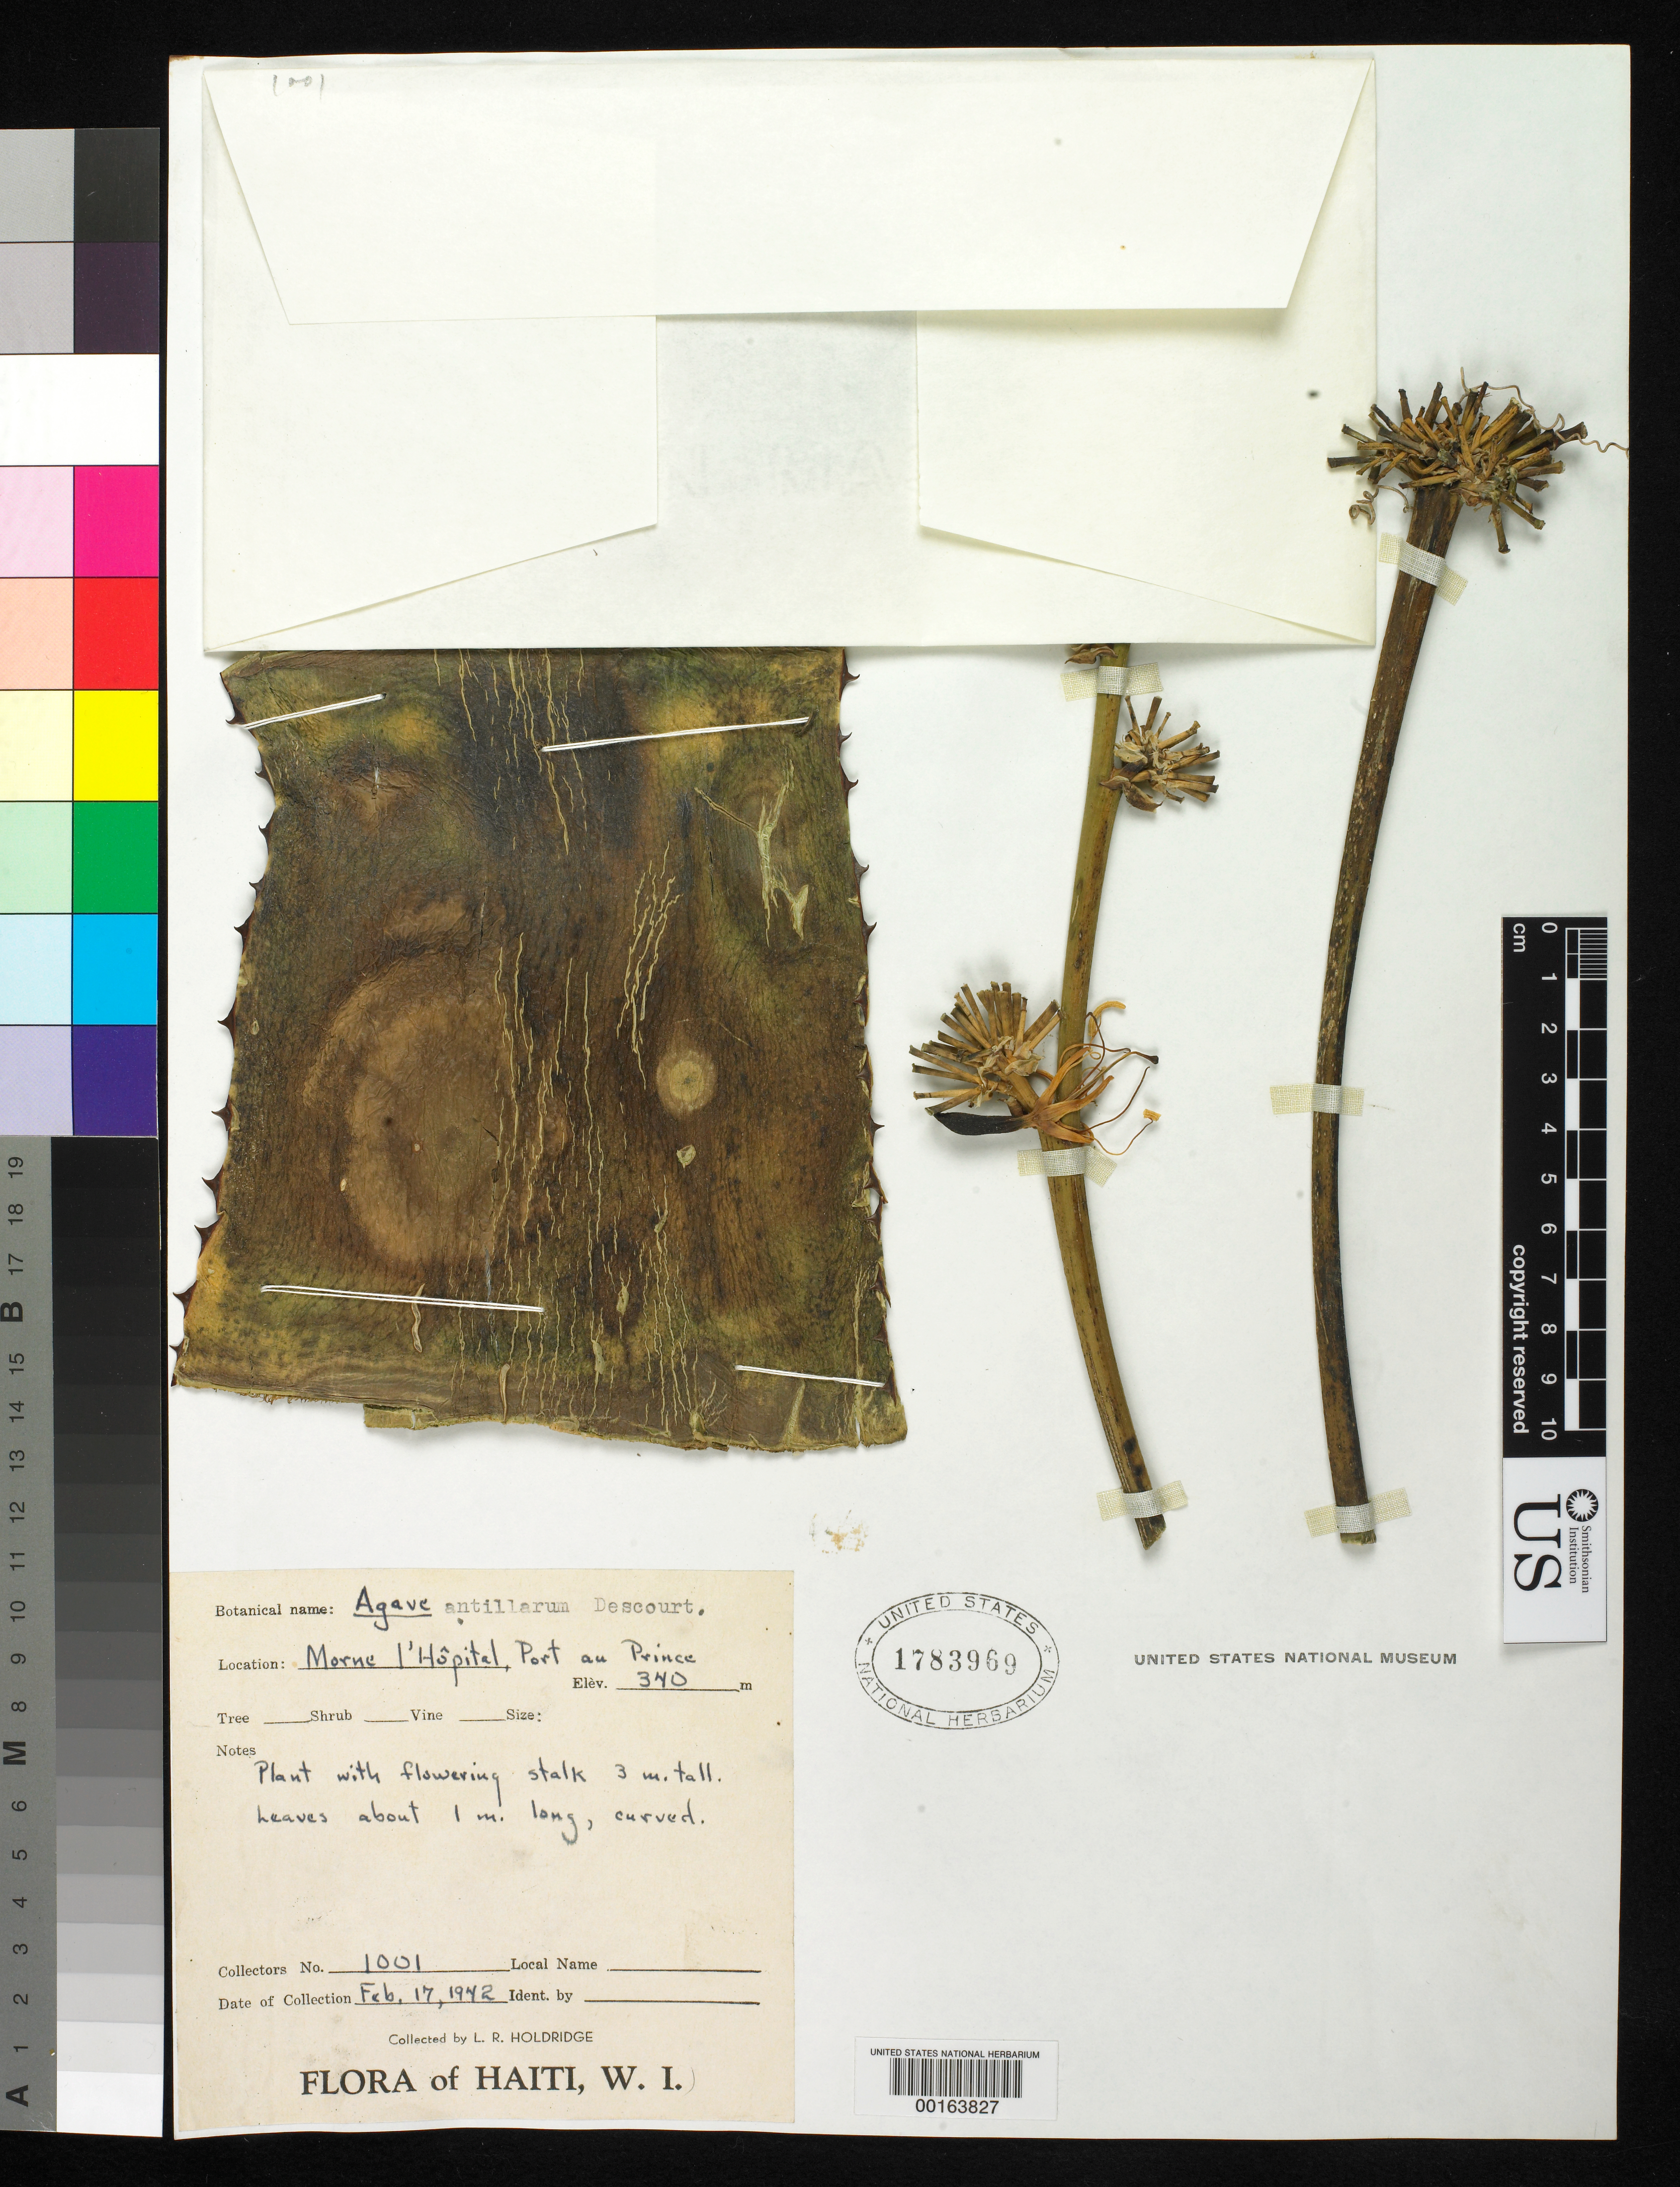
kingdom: Plantae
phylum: Tracheophyta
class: Liliopsida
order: Asparagales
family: Asparagaceae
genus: Agave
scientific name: Agave antillarum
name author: Descourt.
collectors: L. Holdridge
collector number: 1001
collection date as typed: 17 Feb 1942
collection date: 1942-02-17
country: Haiti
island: Hispaniola Island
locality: Morne l'hopital, port au prince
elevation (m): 340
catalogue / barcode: US 1783969